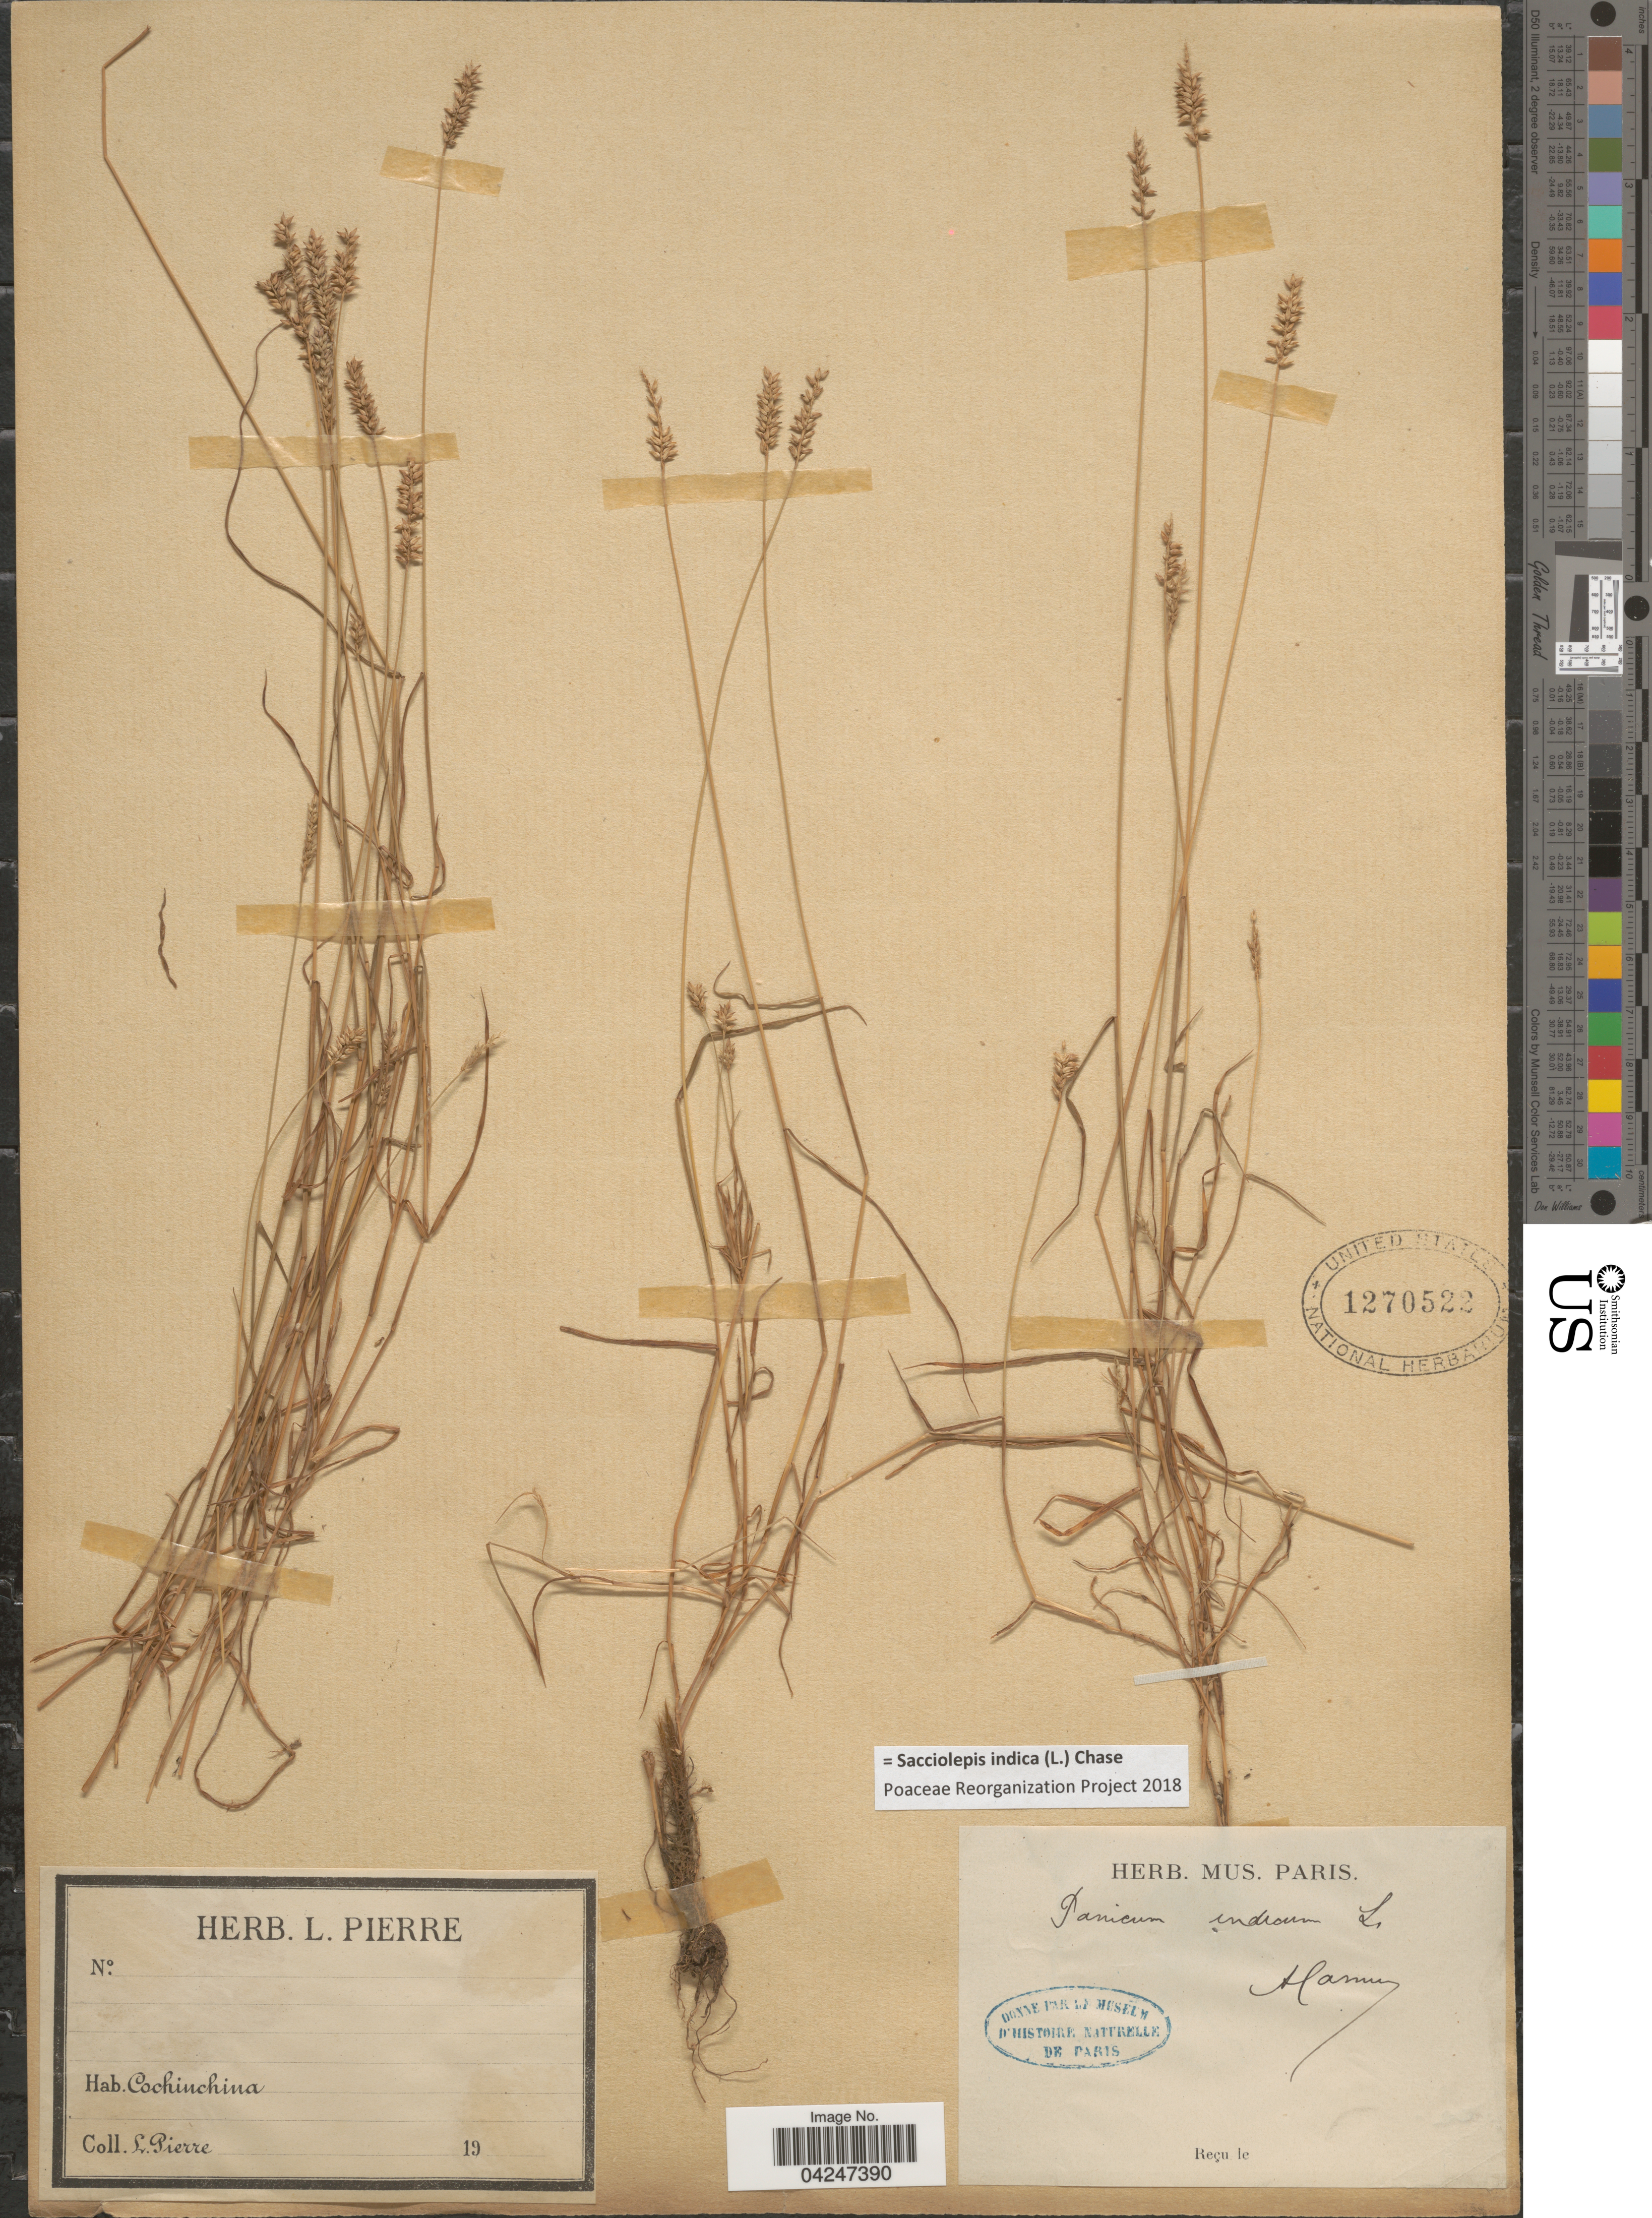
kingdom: Plantae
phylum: Tracheophyta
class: Liliopsida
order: Poales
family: Poaceae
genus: Sacciolepis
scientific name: Sacciolepis indica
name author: (L.) Chase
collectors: L. Pierre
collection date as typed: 19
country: Vietnam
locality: Cochinchina.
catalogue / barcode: US 1270522